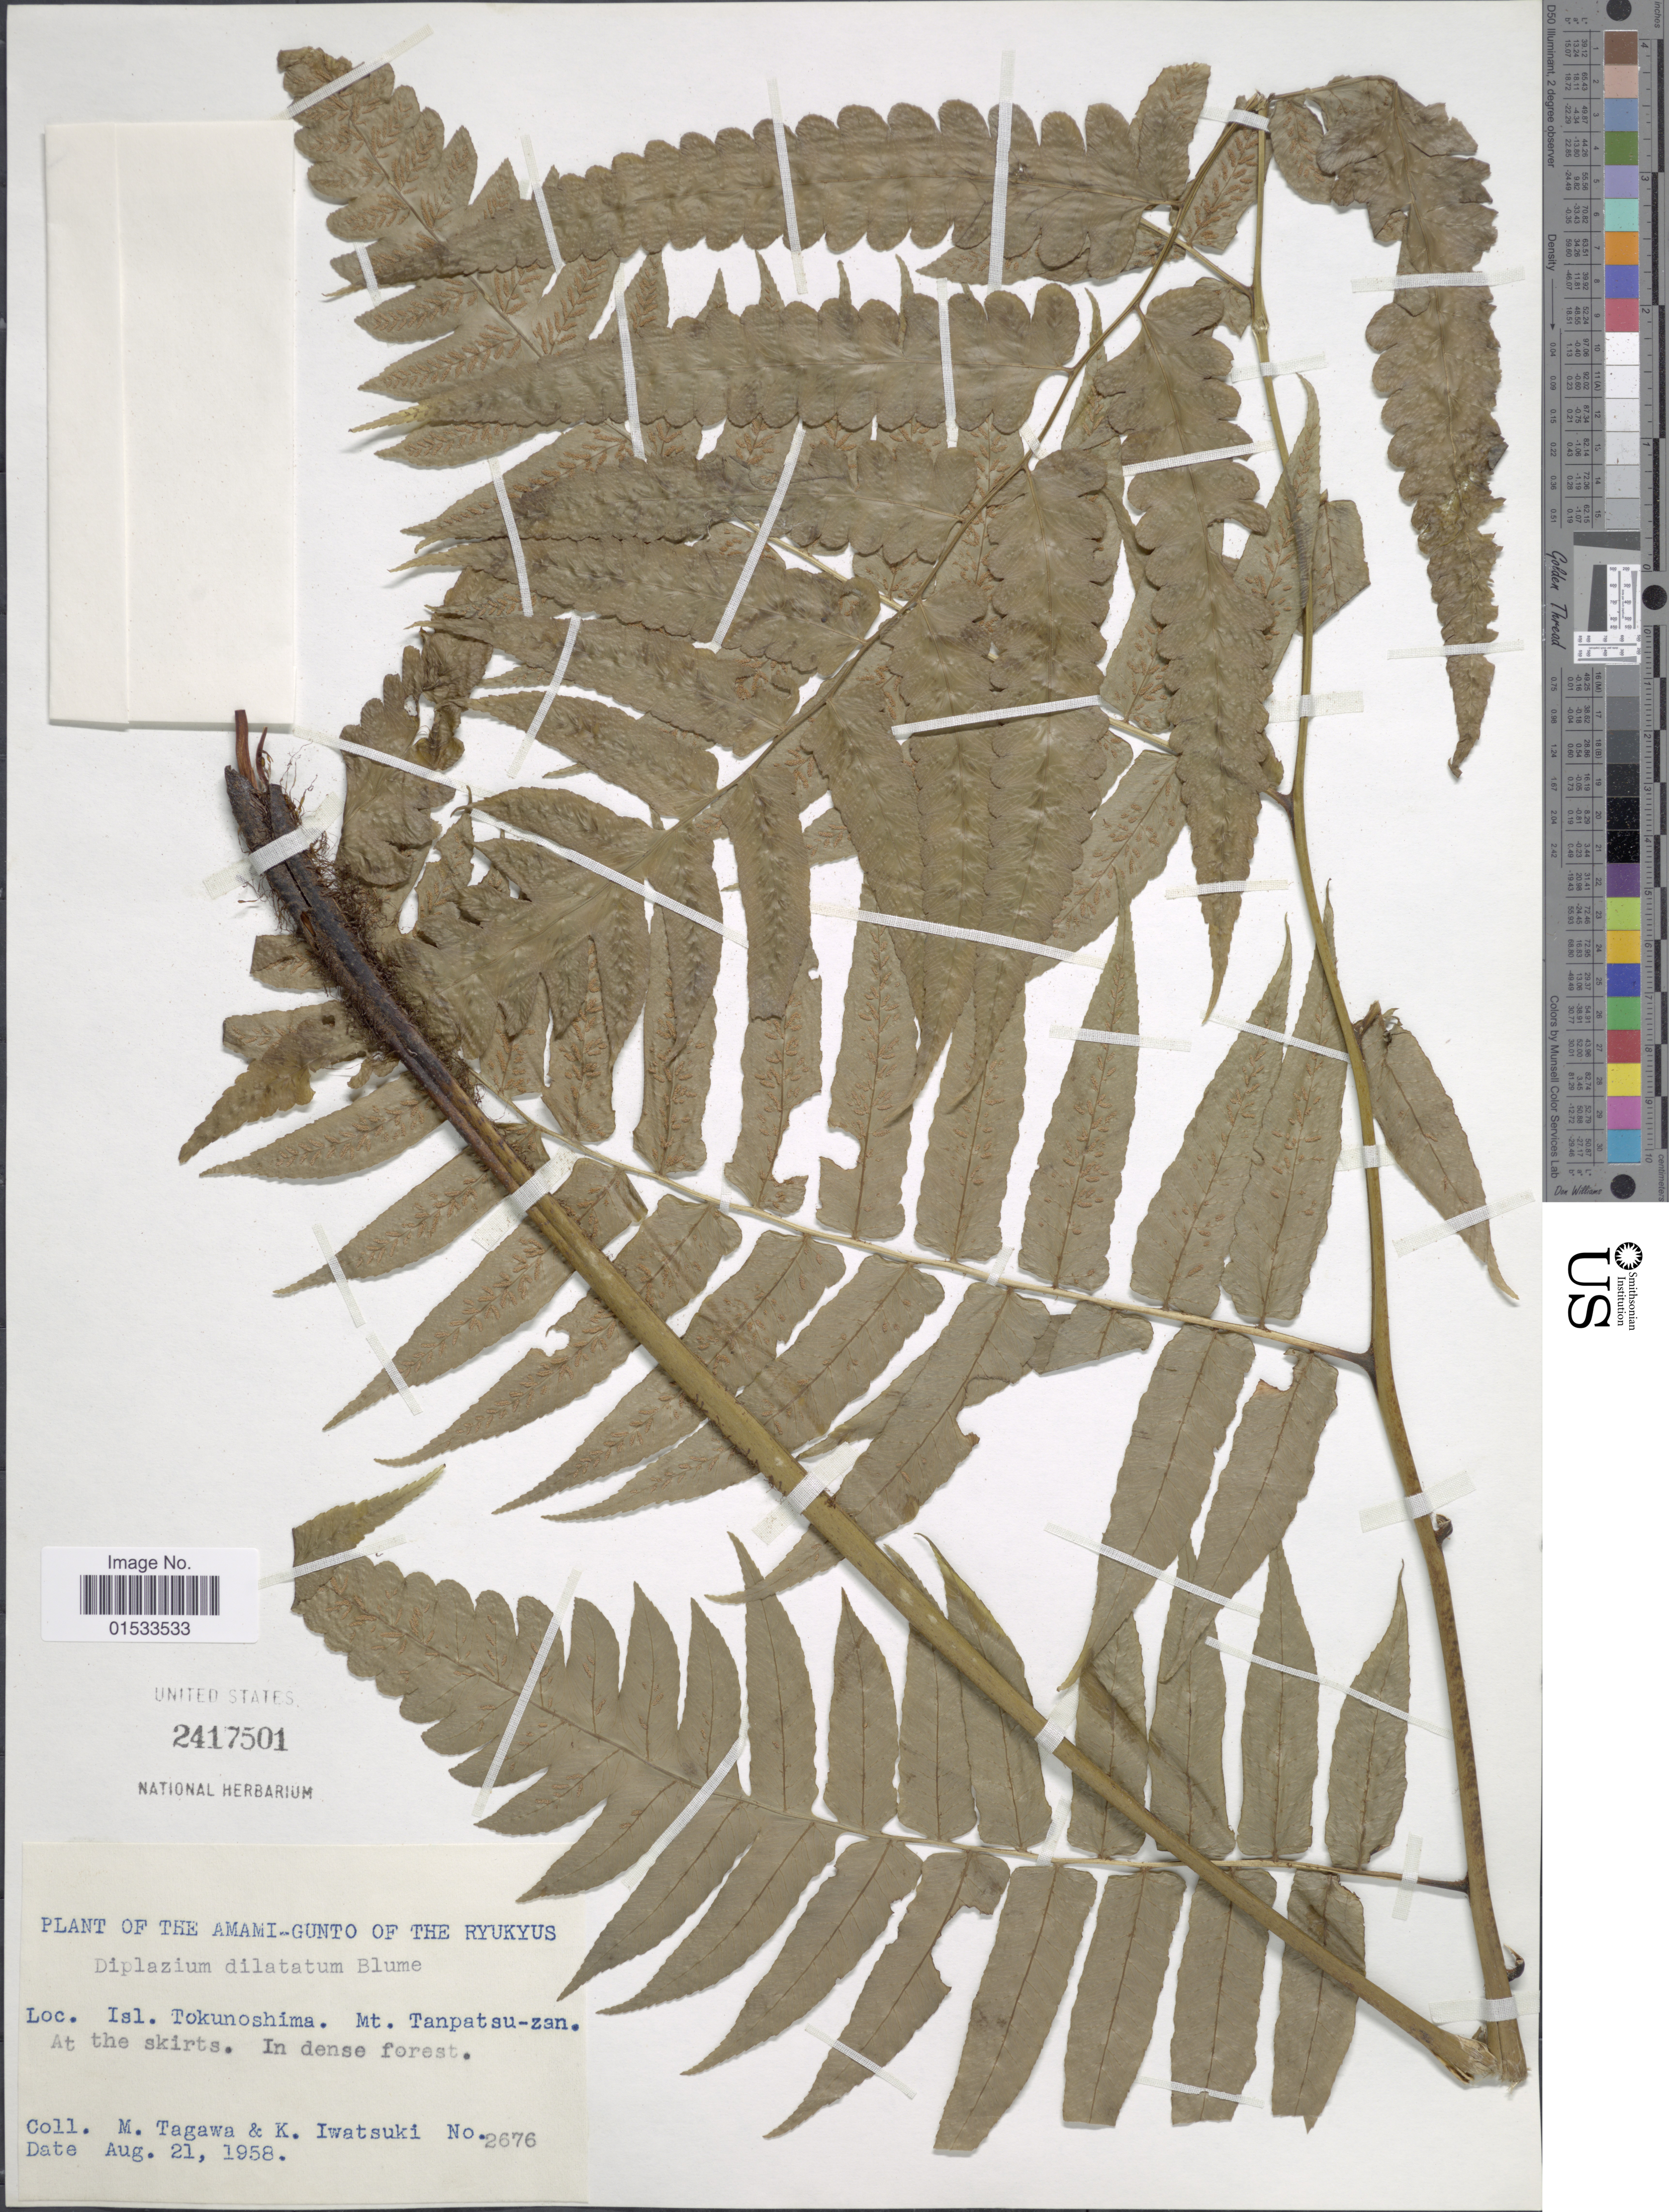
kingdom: Plantae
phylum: Tracheophyta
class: Polypodiopsida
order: Polypodiales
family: Athyriaceae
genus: Diplazium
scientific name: Diplazium dilatatum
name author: Blume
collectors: M. Tagawa & K. Iwatsuki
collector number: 2676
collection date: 1958-08-21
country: Japan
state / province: Okinawa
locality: The Amami- Gunto of the Ryukyus, Isl. Tokunoshima, Mt. Tanpatsu- zan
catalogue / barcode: US 2417501